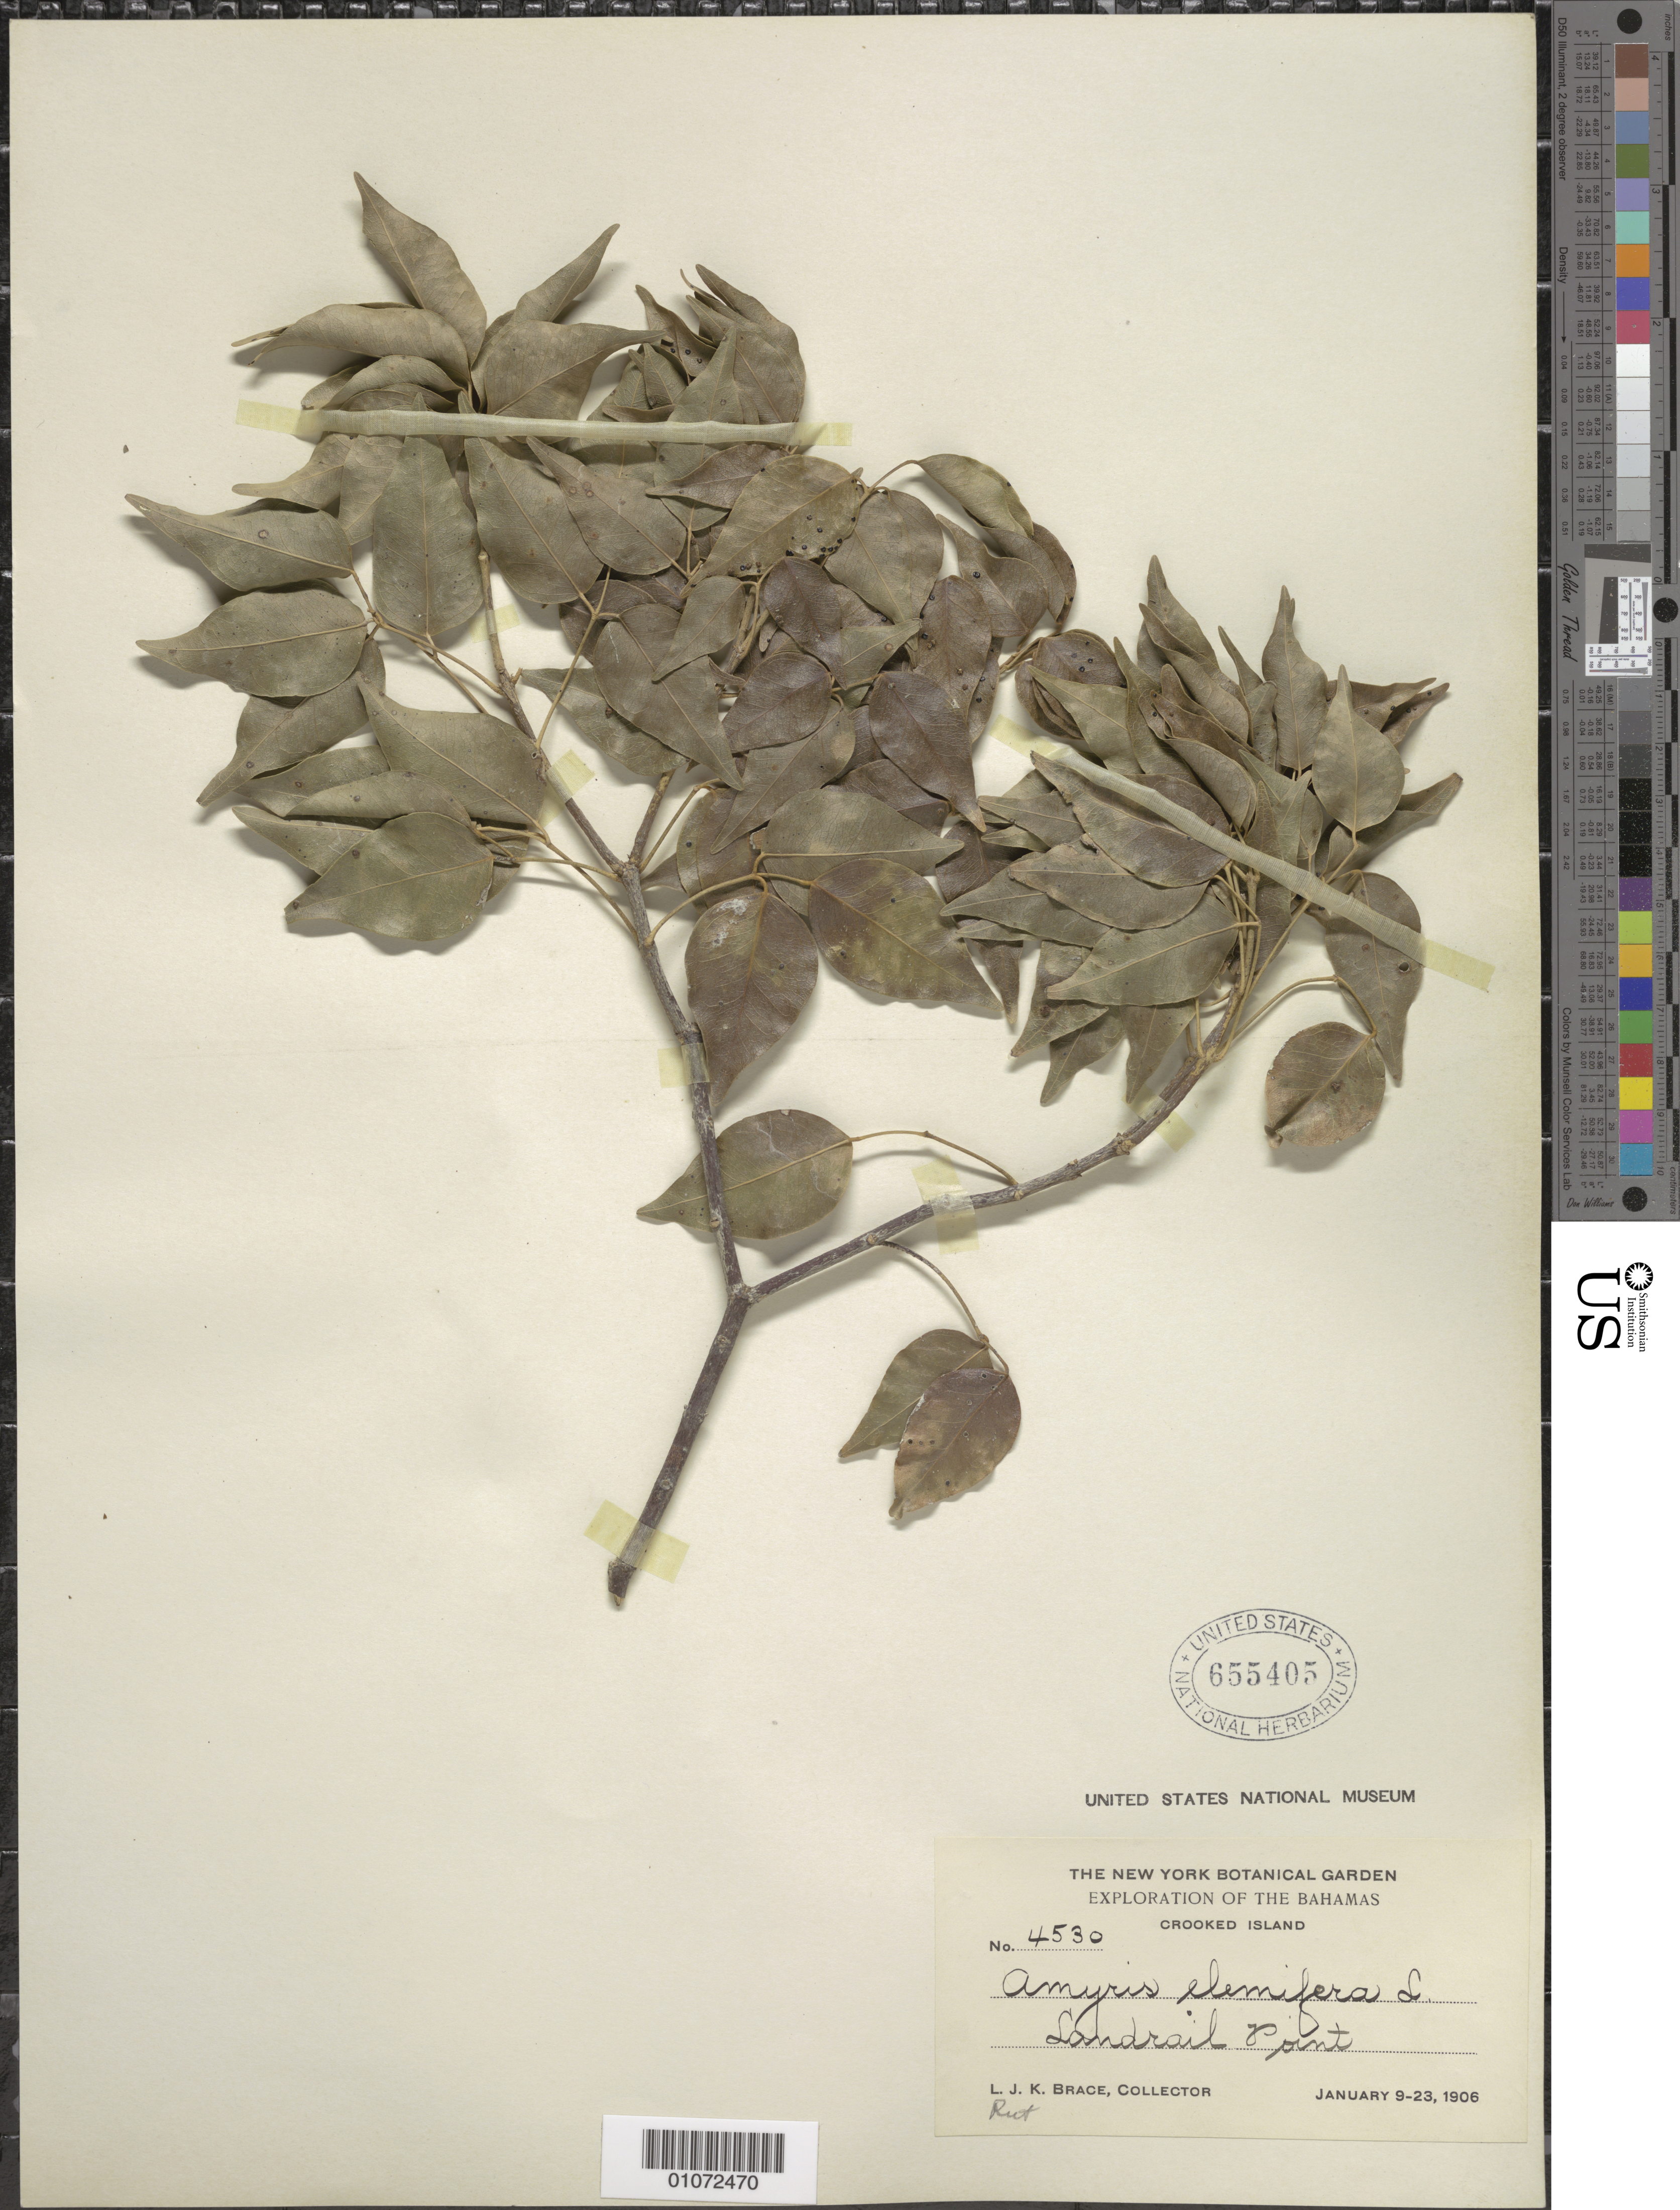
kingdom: Plantae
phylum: Tracheophyta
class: Magnoliopsida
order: Sapindales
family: Rutaceae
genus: Amyris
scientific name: Amyris elemifera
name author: L.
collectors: L. J. K. Brace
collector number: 4530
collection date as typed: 09 Jan 1906 to 23 Jan 1906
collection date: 1906-01-09/1906-01-23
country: Bahamas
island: Crooked I.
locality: Sandrail Point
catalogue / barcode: US 655405